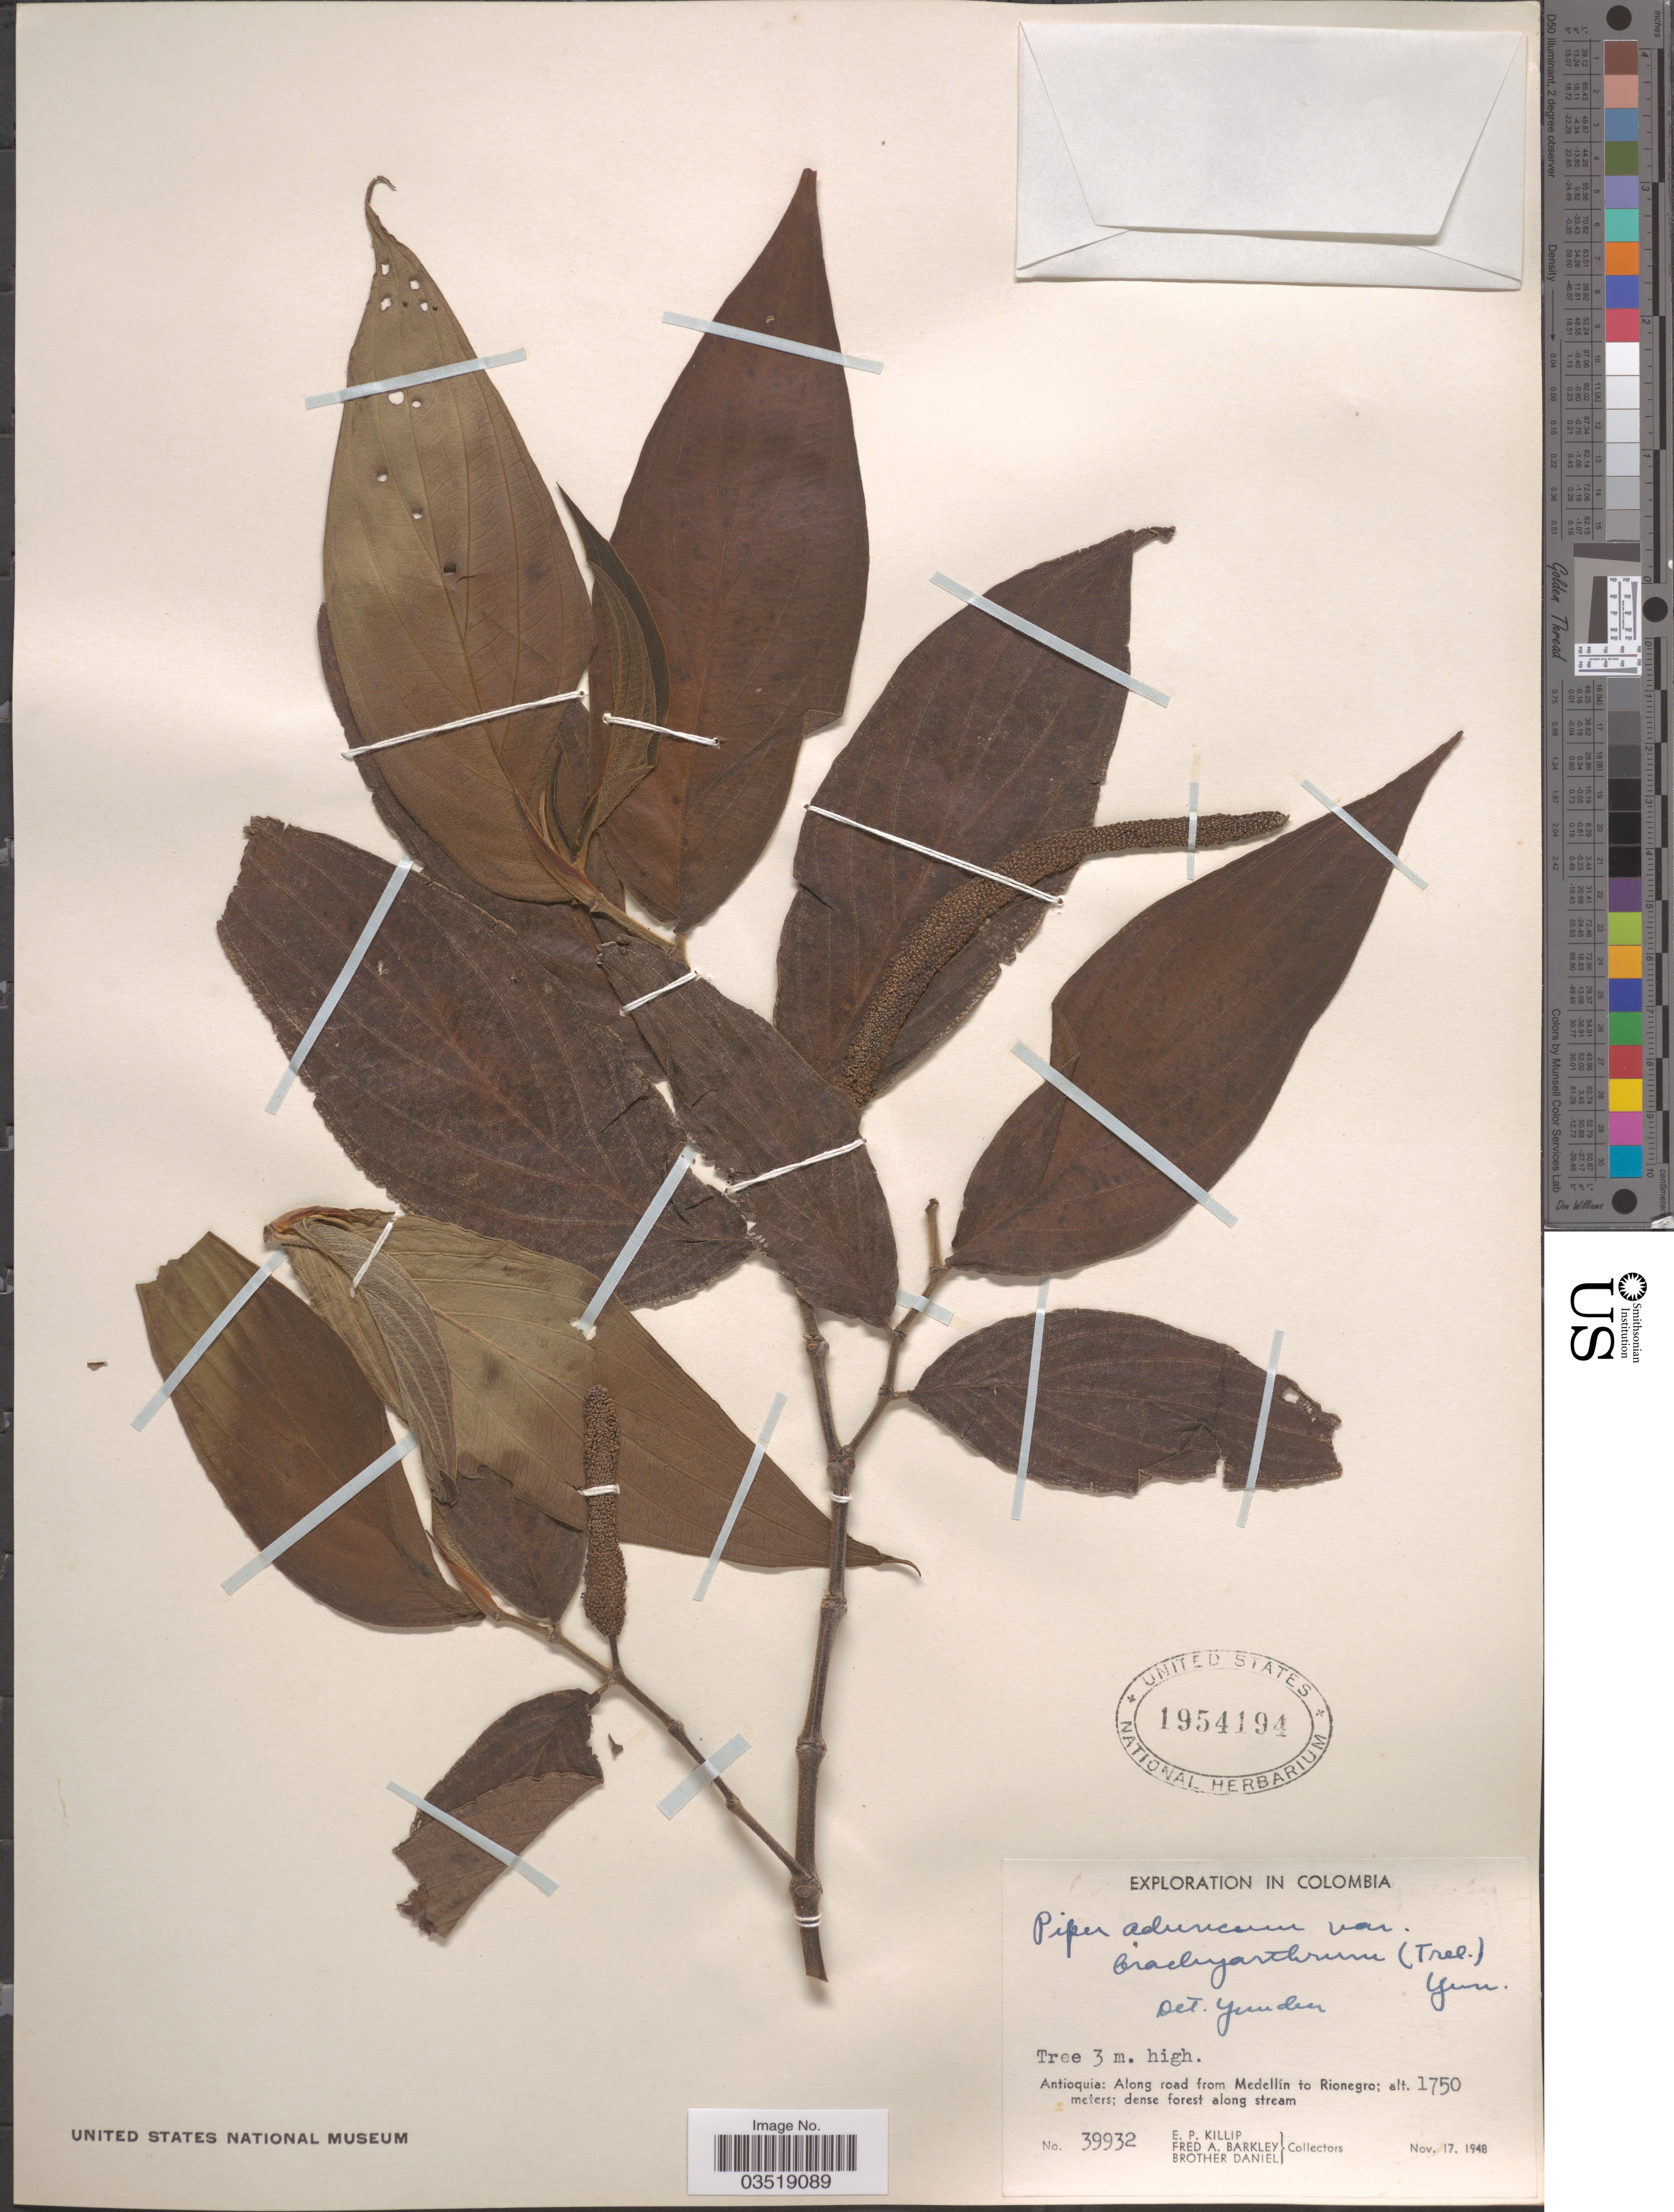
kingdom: Plantae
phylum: Tracheophyta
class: Magnoliopsida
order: Piperales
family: Piperaceae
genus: Piper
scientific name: Piper aduncum var. cordulatum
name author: L.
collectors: E. P. Killip, F. A. Barkley & Bro. Daniel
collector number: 39932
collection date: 1948-11-17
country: Colombia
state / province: Antioquia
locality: Along road from Medellín to Rionegro.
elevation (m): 1750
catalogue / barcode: US 1954194